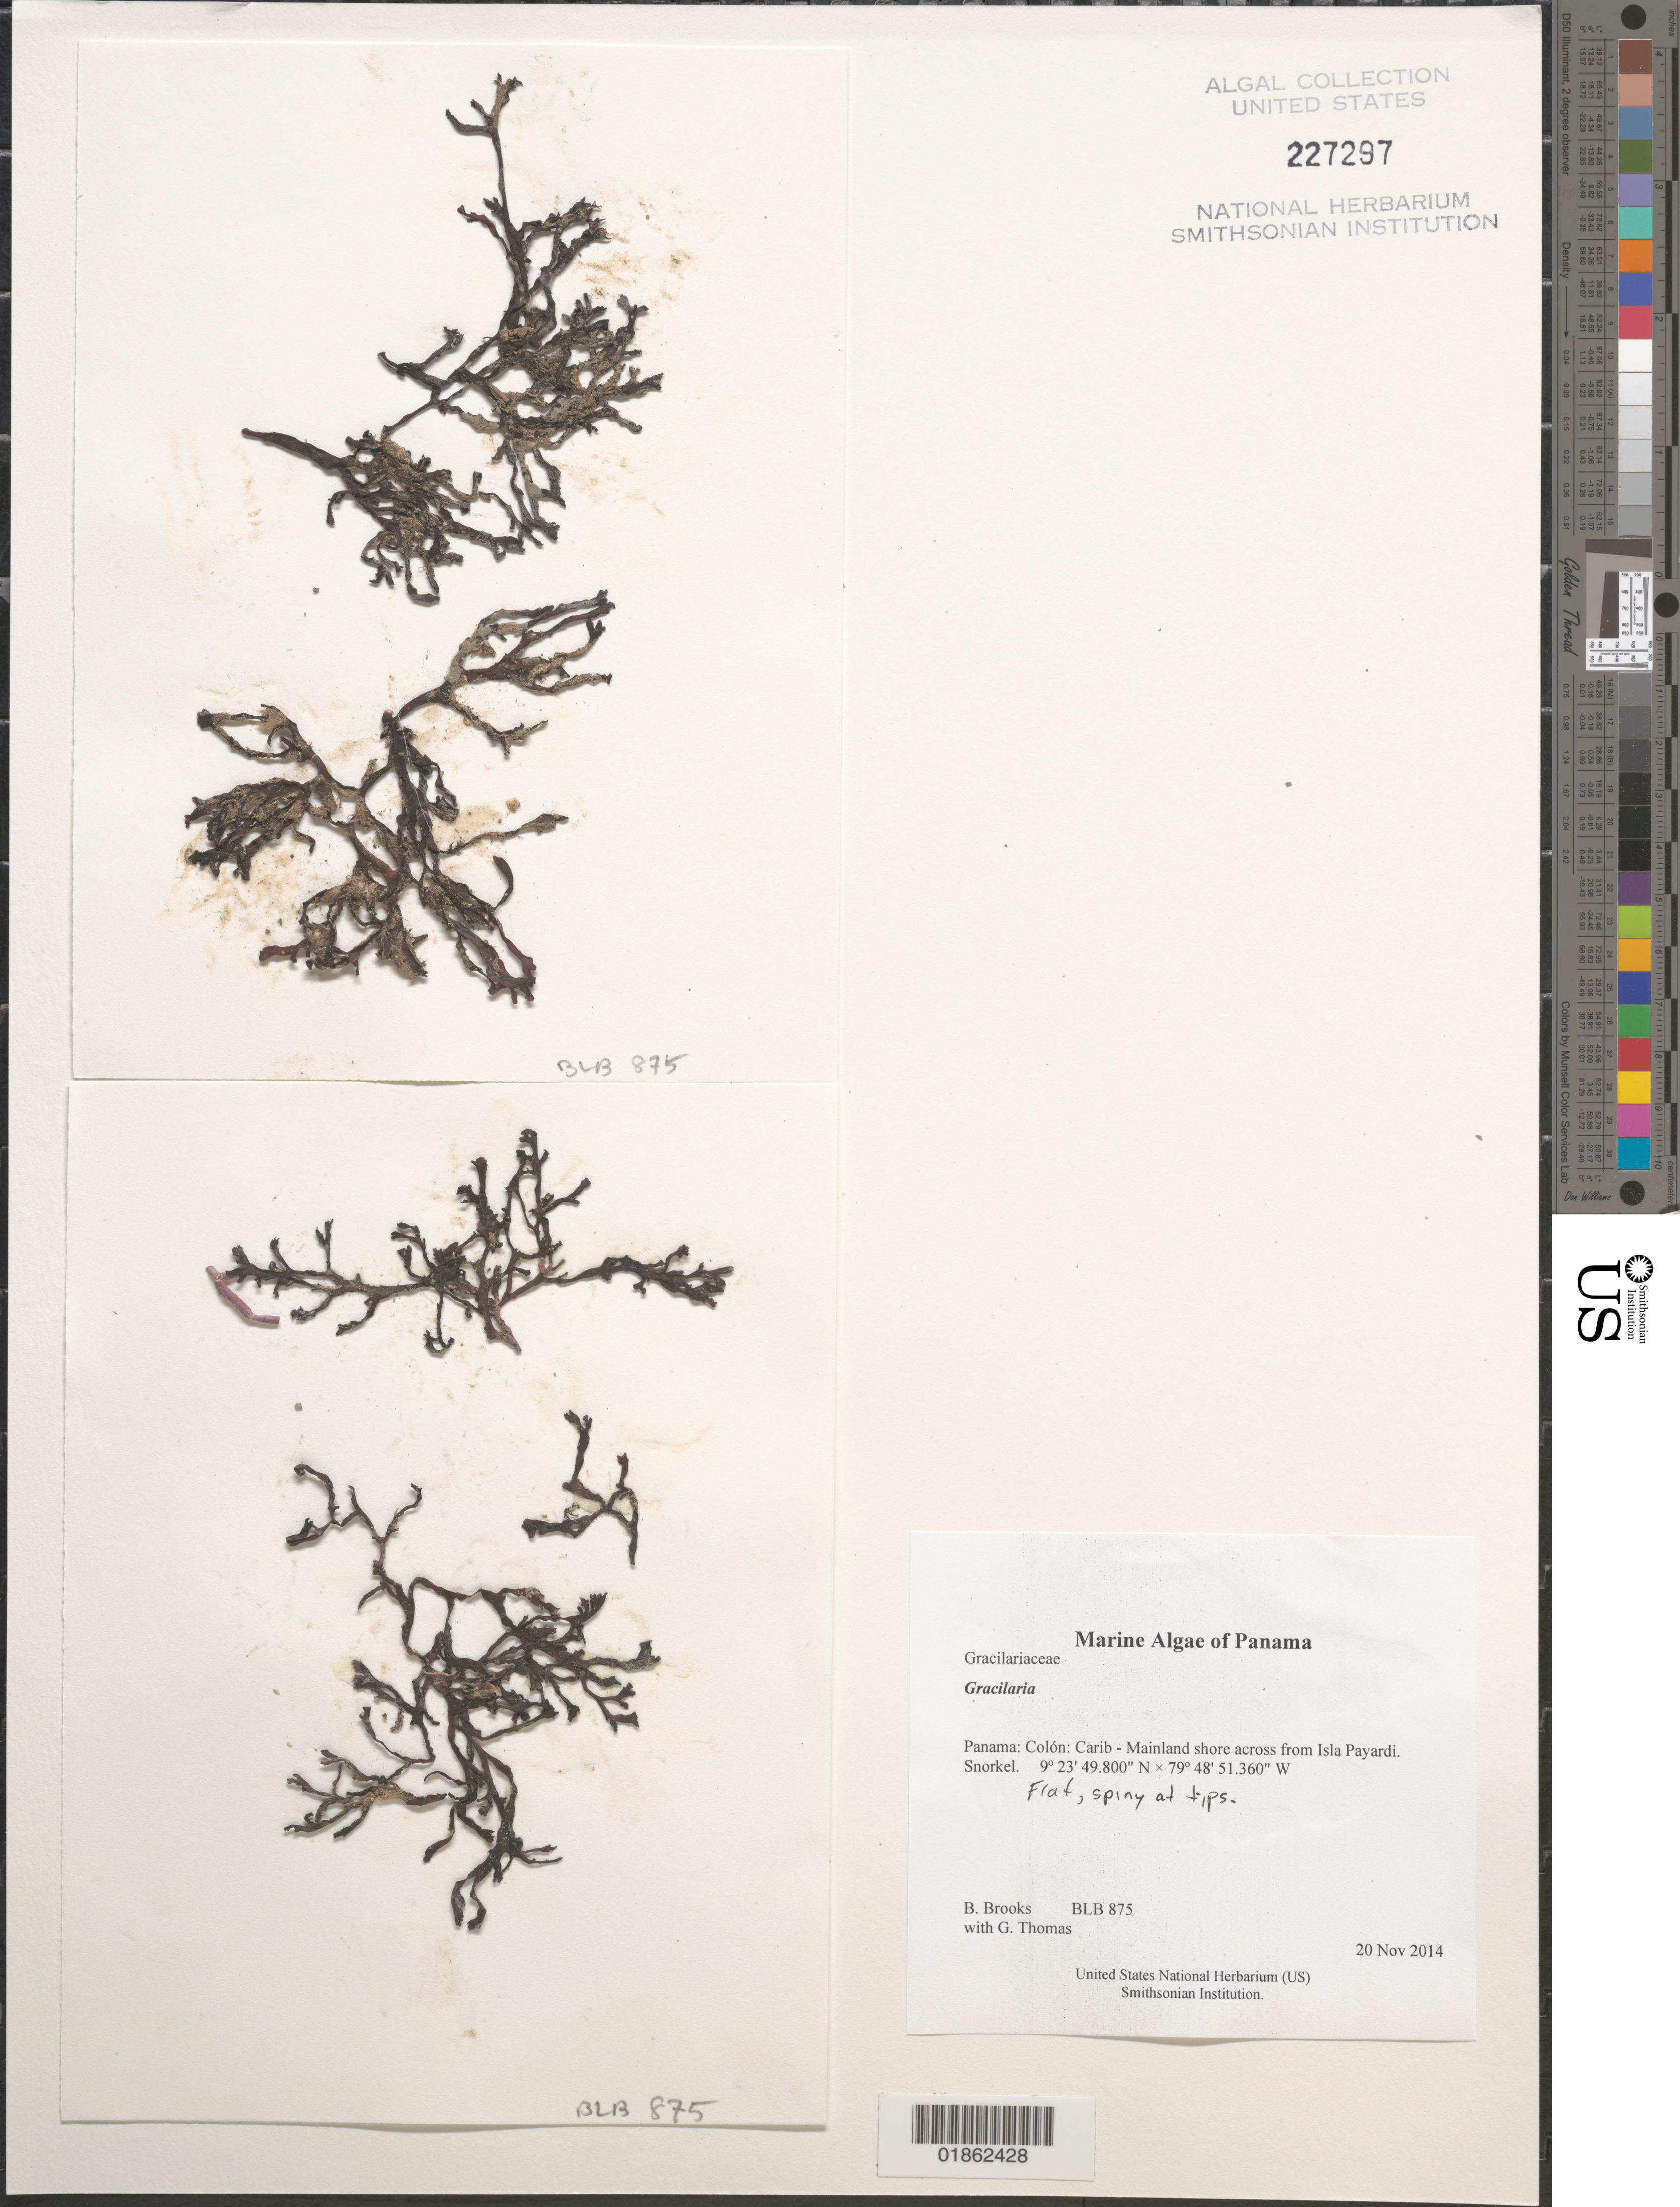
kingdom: Plantae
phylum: Rhodophyta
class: Florideophyceae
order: Gracilariales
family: Gracilariaceae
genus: Gracilaria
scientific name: Gracilaria sp.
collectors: B. Brooks & G. Thomas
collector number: BLB 875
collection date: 2014-11-20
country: Panama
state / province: Colón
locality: Carib - Mainland shore across from Isla Payardi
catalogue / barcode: US 227297